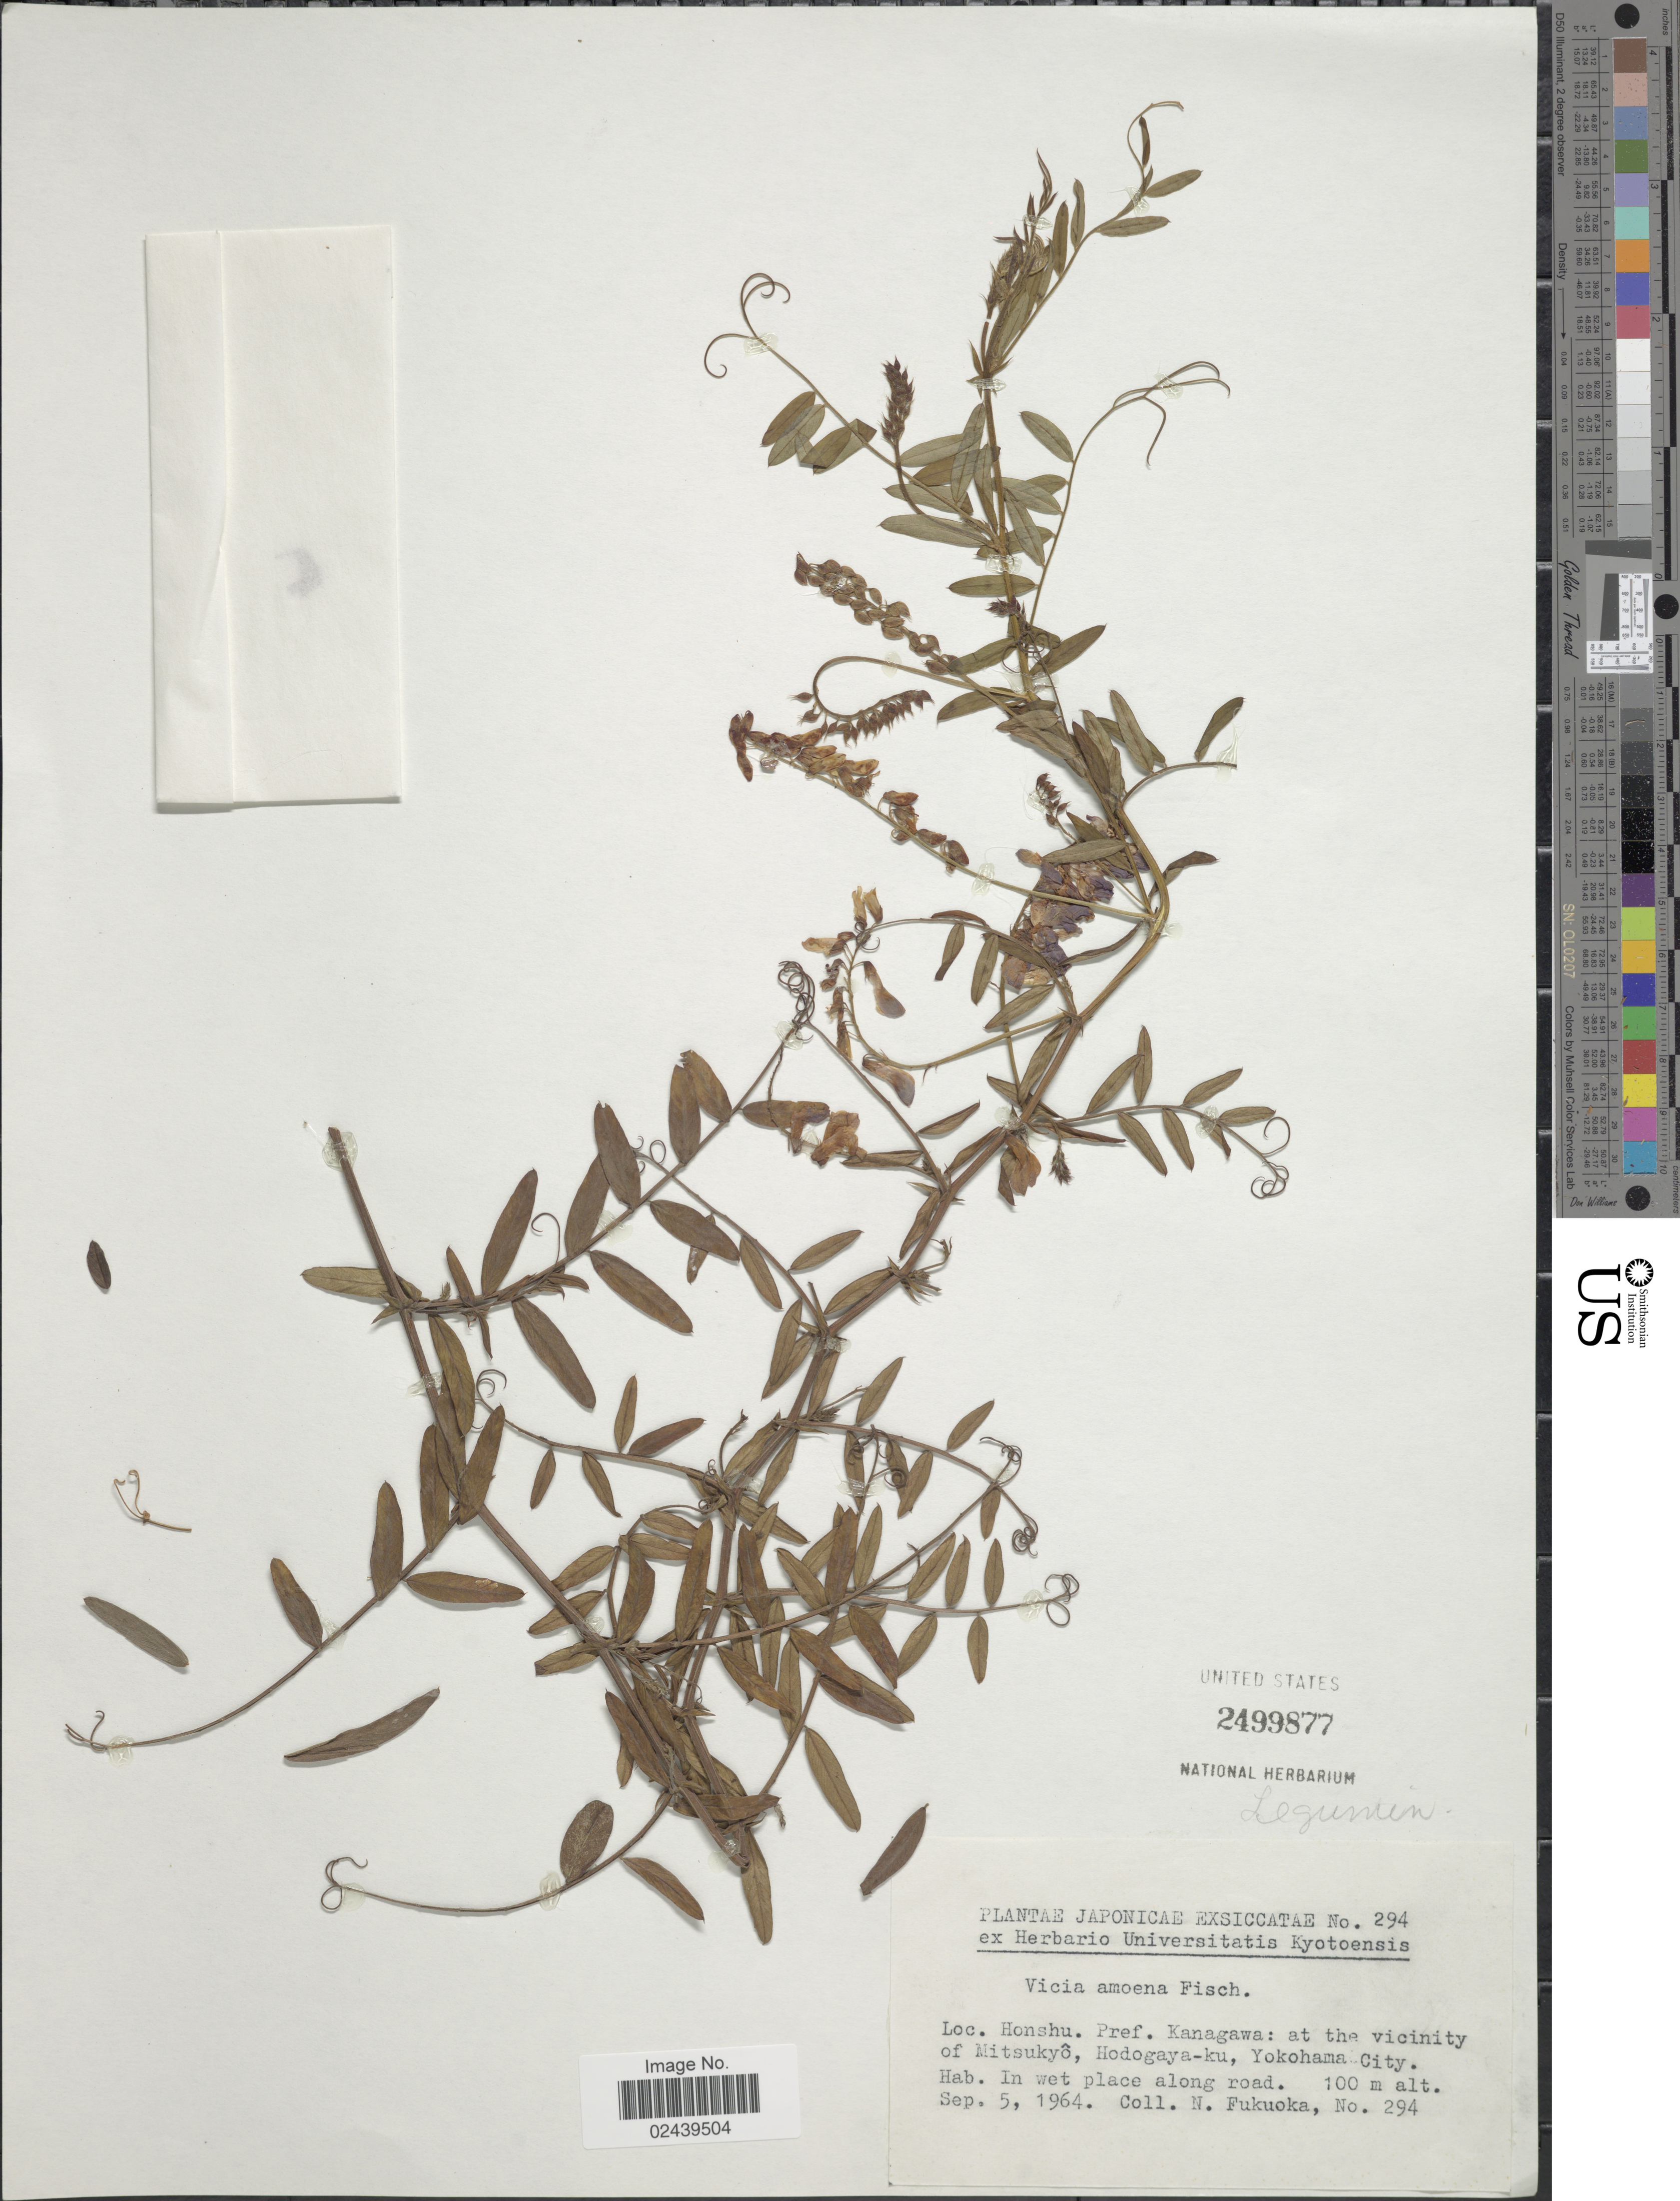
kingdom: Plantae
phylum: Tracheophyta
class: Magnoliopsida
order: Fabales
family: Fabaceae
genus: Vicia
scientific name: Vicia amoena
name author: Fisch. ex Ser.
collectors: N. Fukuoka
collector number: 294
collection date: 1964-09-05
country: Japan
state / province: Kanagawa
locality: Honshu, Pref. Kanagawa: at the vicinity of Mitsukyo, Hodogaya-ku, Yokohama City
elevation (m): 100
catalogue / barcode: US 2499877